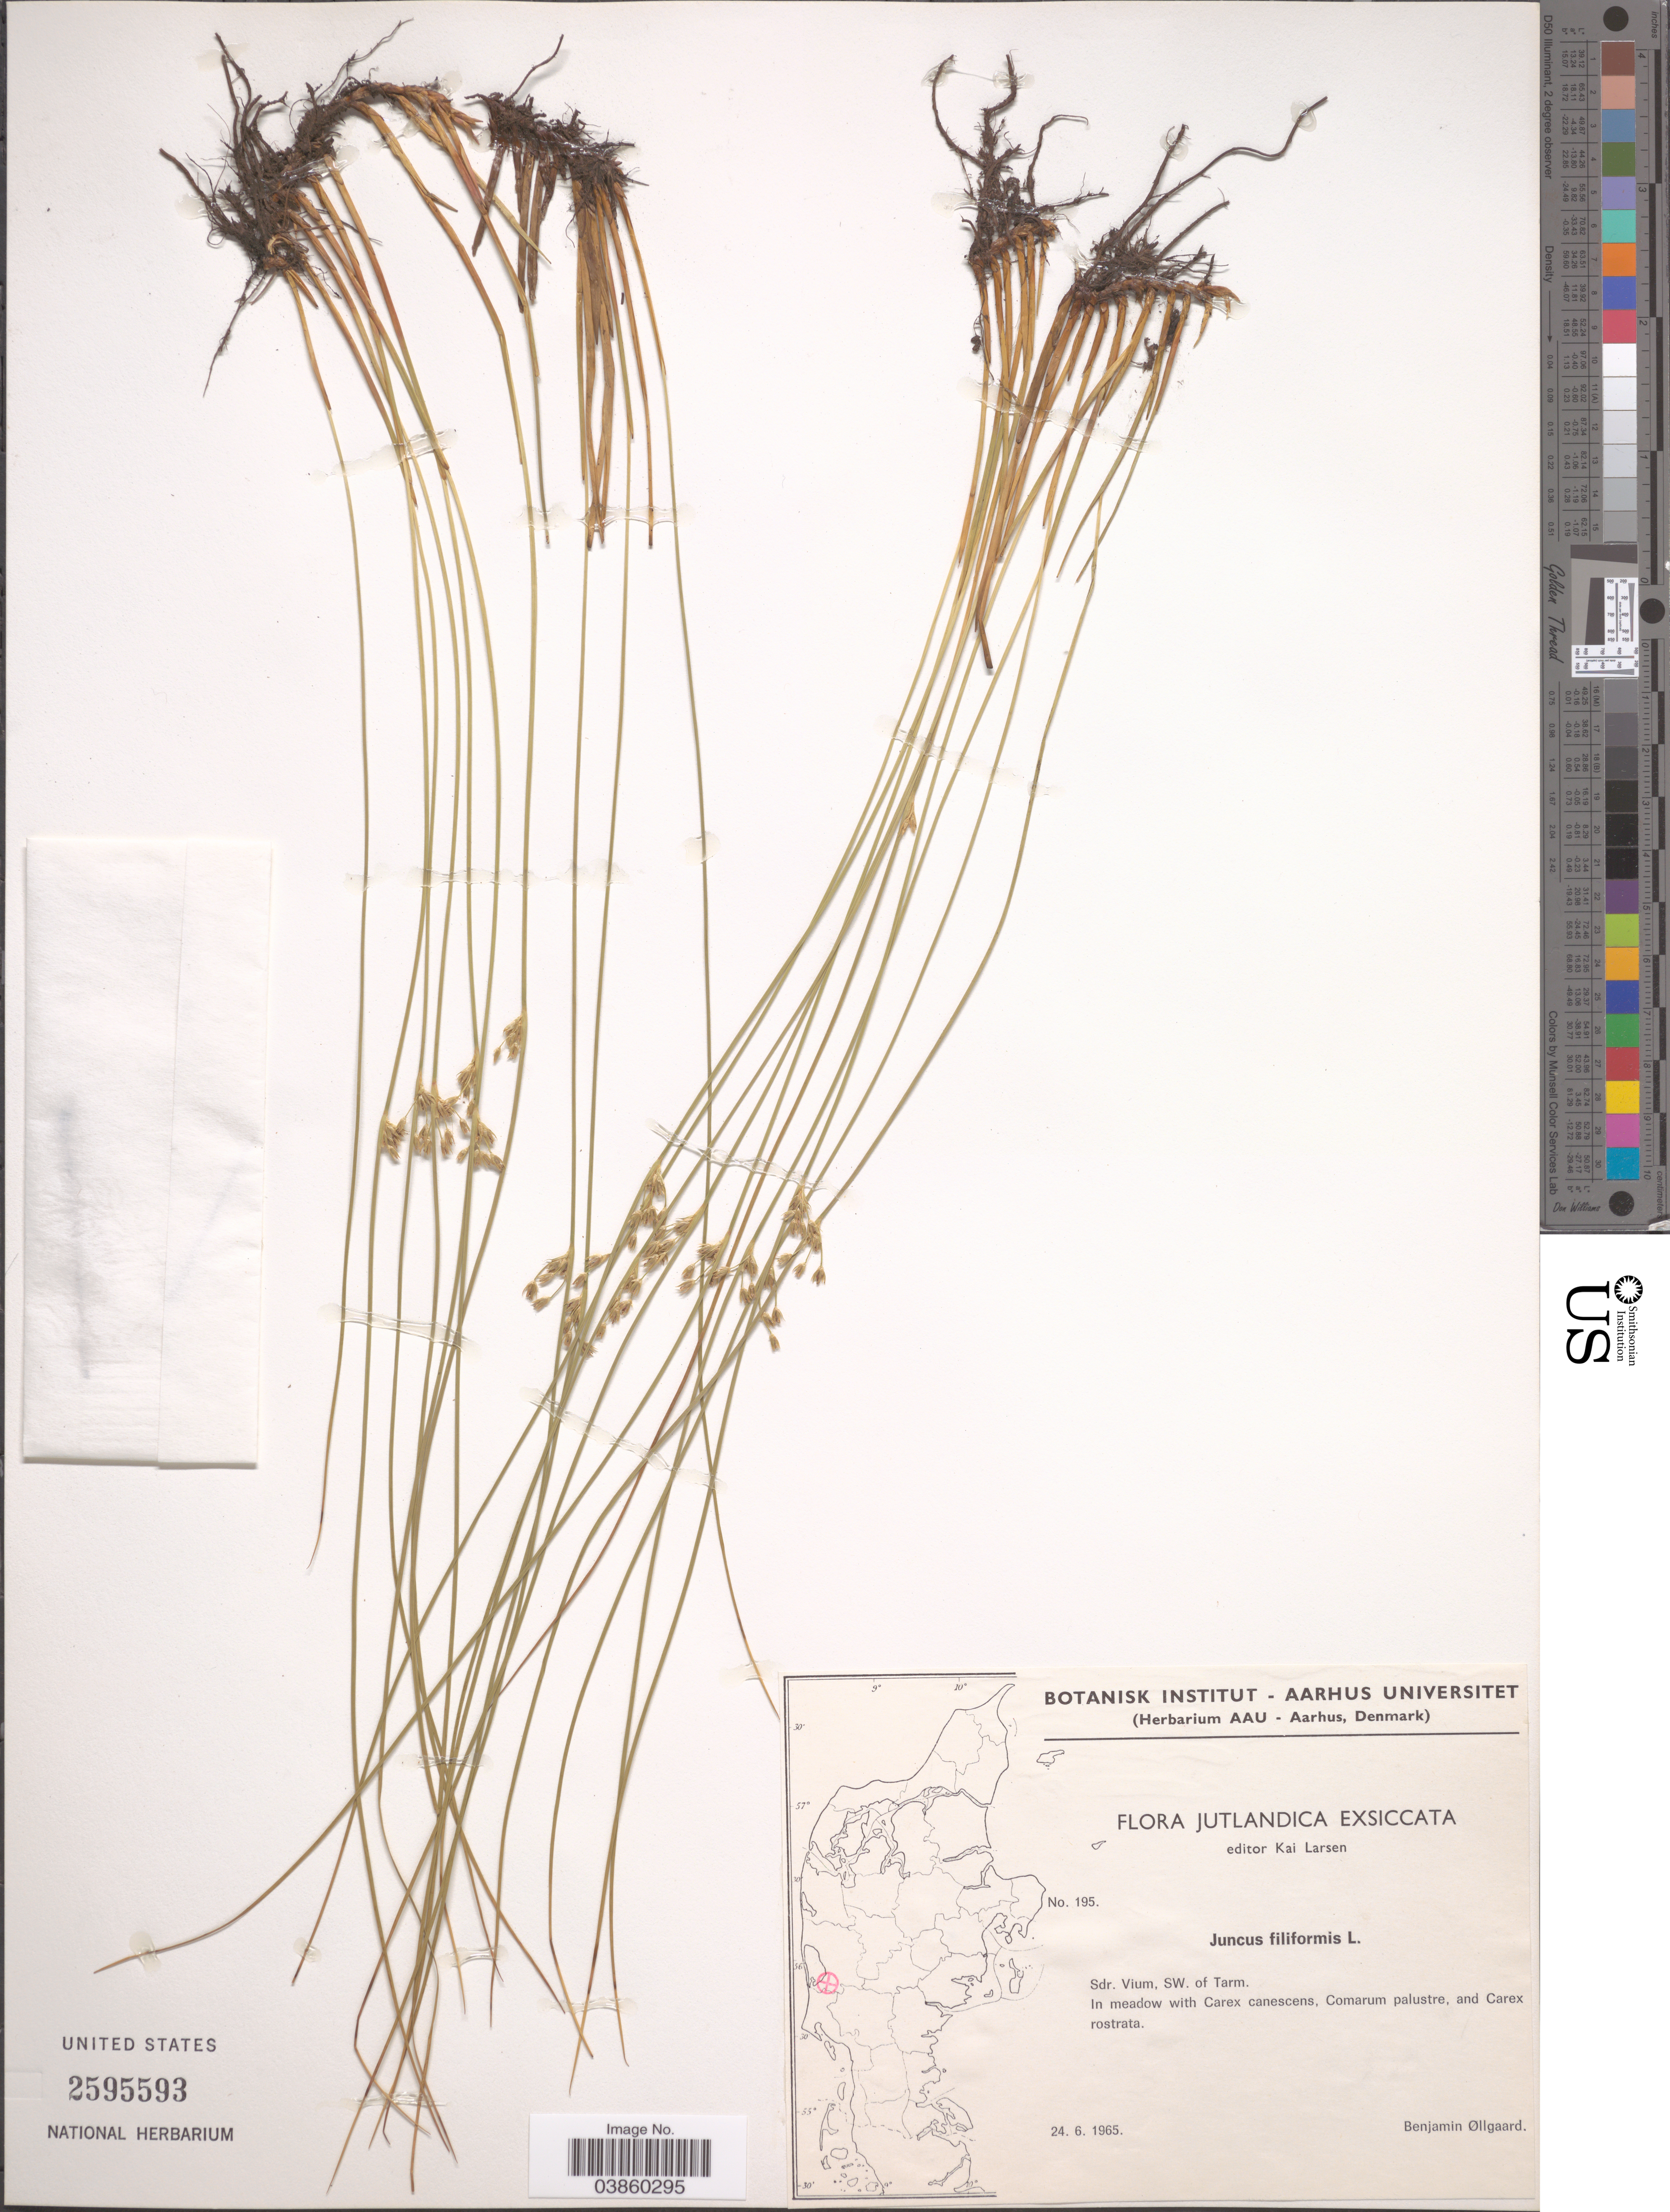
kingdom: Plantae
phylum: Tracheophyta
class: Liliopsida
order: Poales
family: Juncaceae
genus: Juncus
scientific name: Juncus filiformis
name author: L.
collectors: B. Øllgaard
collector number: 195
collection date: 1965-06-24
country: Denmark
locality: Jutlandica. Sdr. Vium, SW. of Tarm.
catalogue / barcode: US 2595593